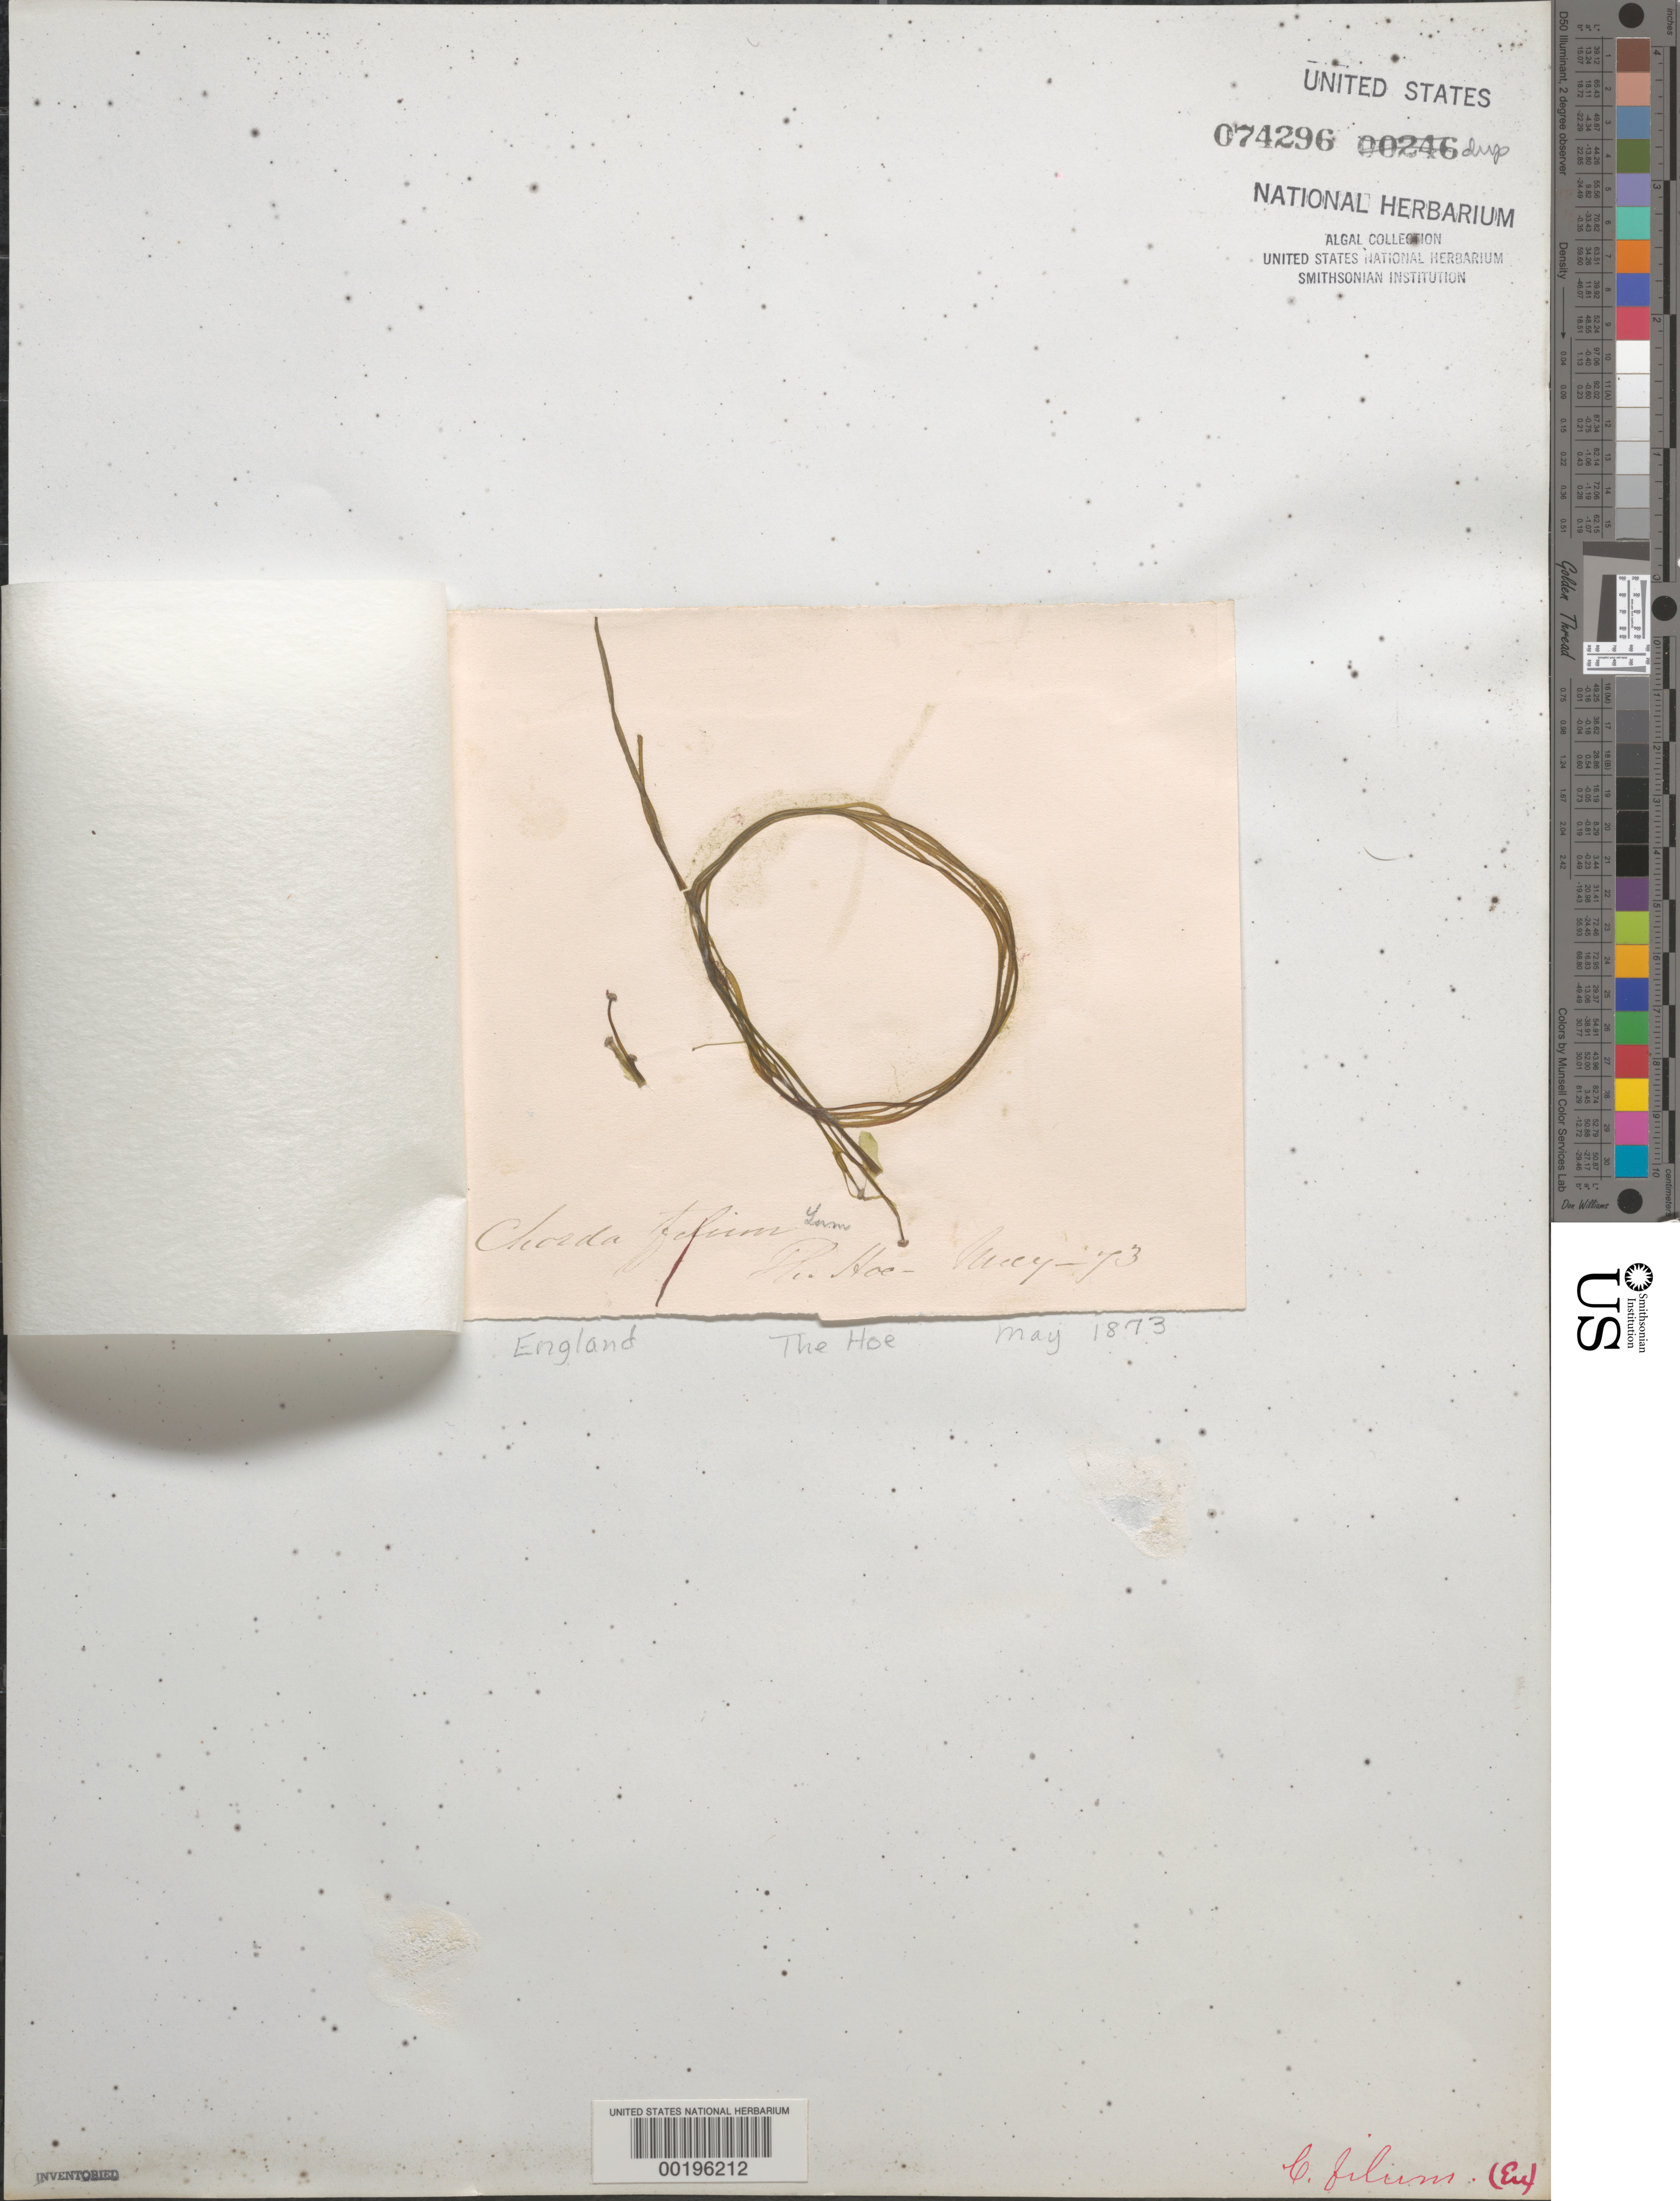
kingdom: Chromista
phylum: Ochrophyta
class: Phaeophyceae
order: Laminariales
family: Chordaceae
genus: Chorda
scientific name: Chorda filum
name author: (L.) Stackh.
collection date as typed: May 1873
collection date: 1873-05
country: United Kingdom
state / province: England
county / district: Devon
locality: The Hoe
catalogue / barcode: US 74296